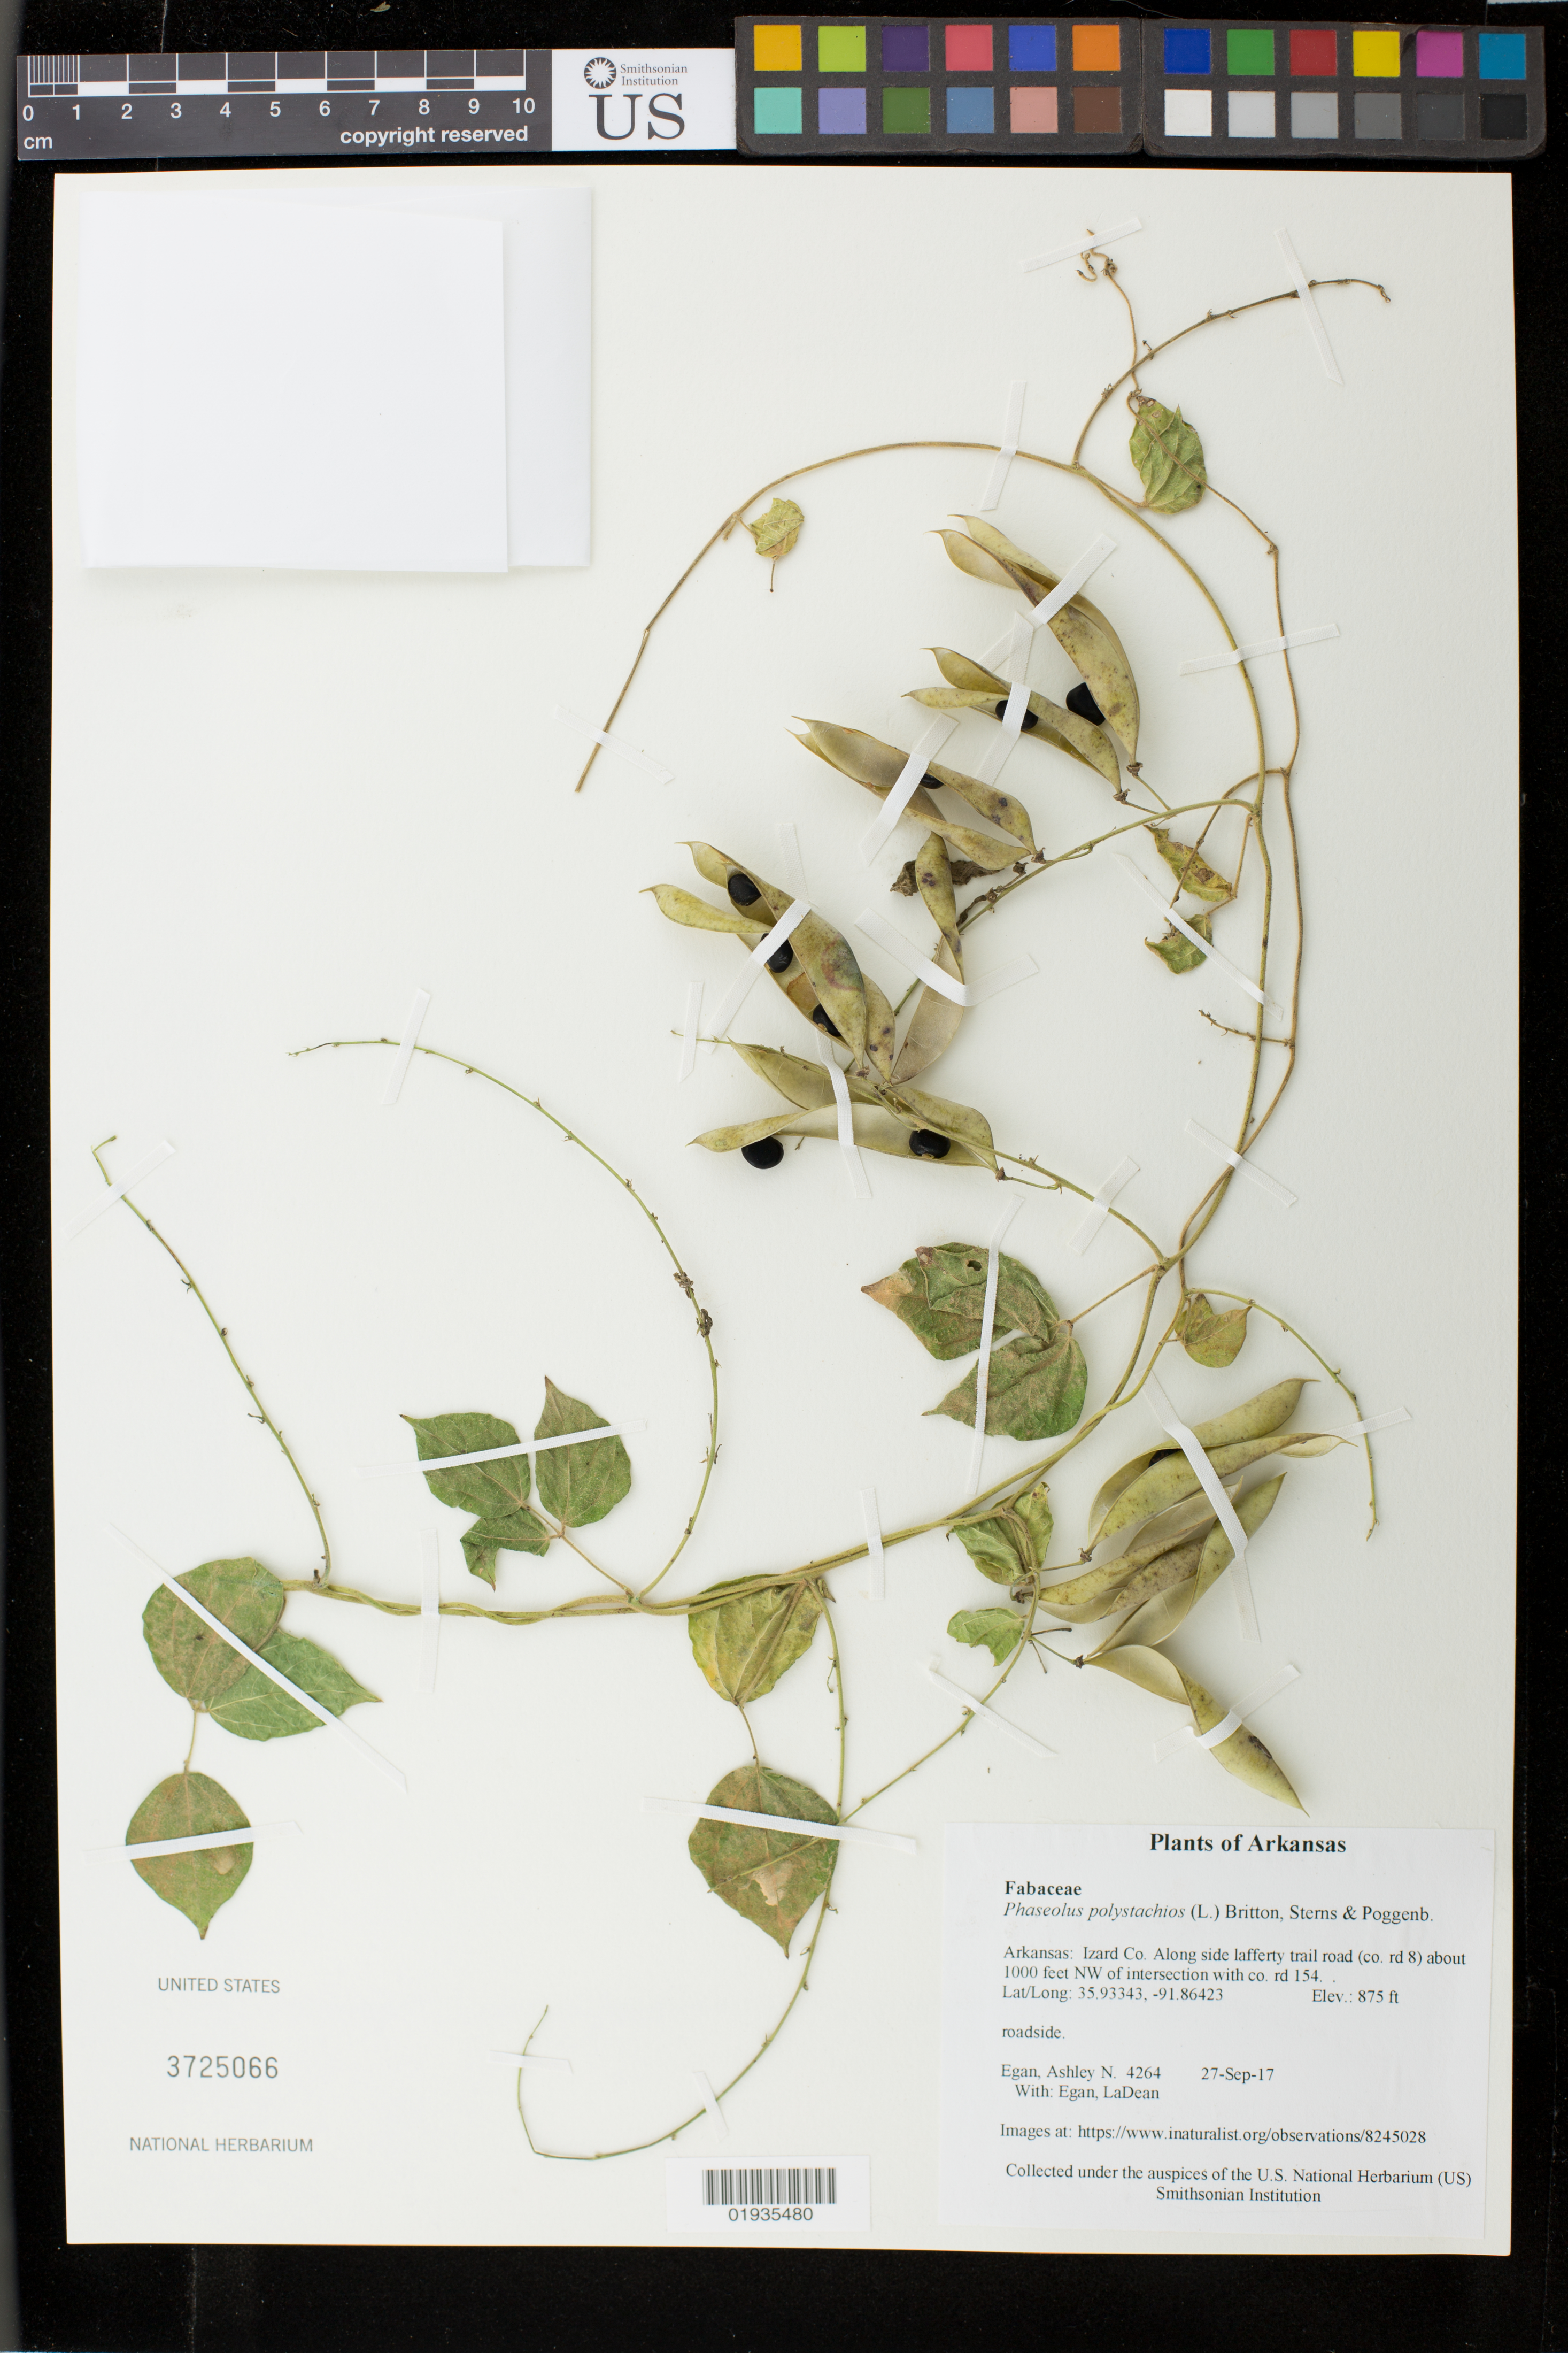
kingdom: Plantae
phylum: Tracheophyta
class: Magnoliopsida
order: Fabales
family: Fabaceae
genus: Phaseolus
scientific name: Phaseolus polystachios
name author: (L.) Britton, Stearns & Poggenb.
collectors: A. N. Egan & L. Egan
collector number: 4264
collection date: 2017-09-27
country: United States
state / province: Arkansas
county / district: Izard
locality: Along side lafferty trail road (co. rd 8) about 1000 feet NW of intersection with co. rd 154.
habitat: roadside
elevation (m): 267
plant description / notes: https://www.inaturalist.org/observations/8245028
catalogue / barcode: US 3725066